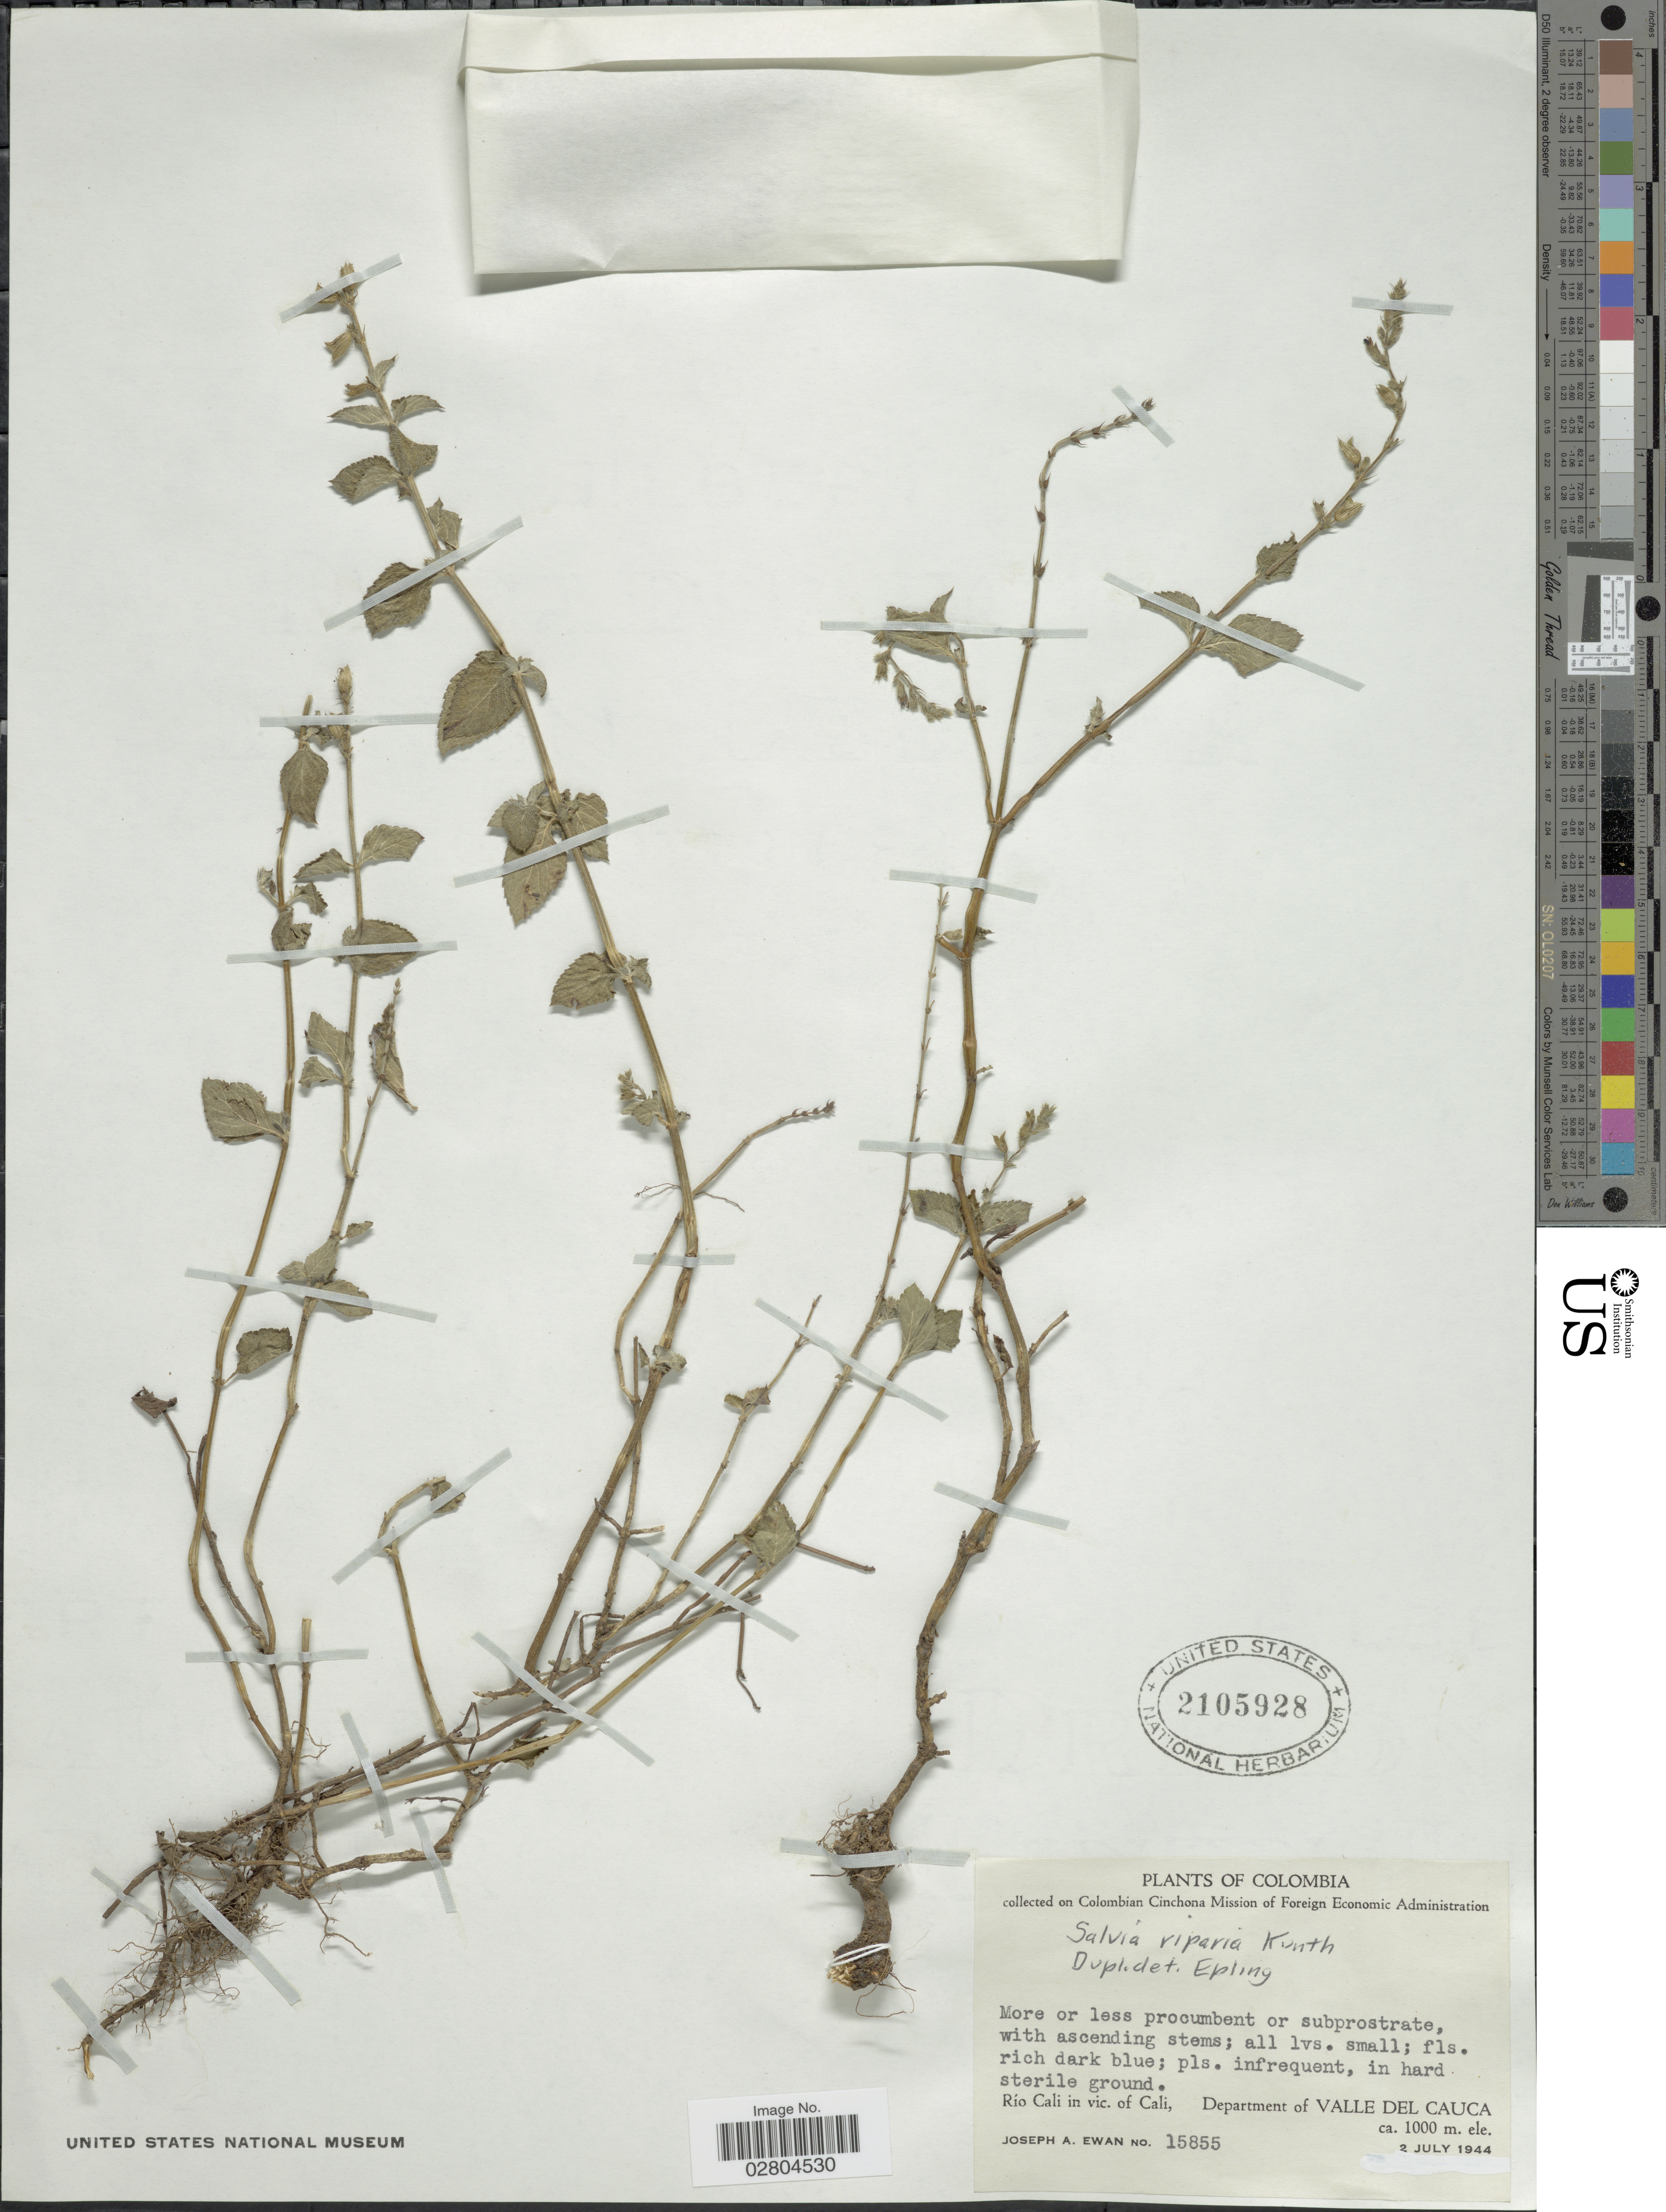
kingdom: Plantae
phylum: Tracheophyta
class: Magnoliopsida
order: Lamiales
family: Lamiaceae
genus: Salvia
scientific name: Salvia misella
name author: Kunth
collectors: J. A. Ewan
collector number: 15855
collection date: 1944-07-02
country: Colombia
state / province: Valle del Cauca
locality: Río Cali in vic. of Cali, Department of Valle del Cauca.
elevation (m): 1000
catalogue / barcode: US 2105928